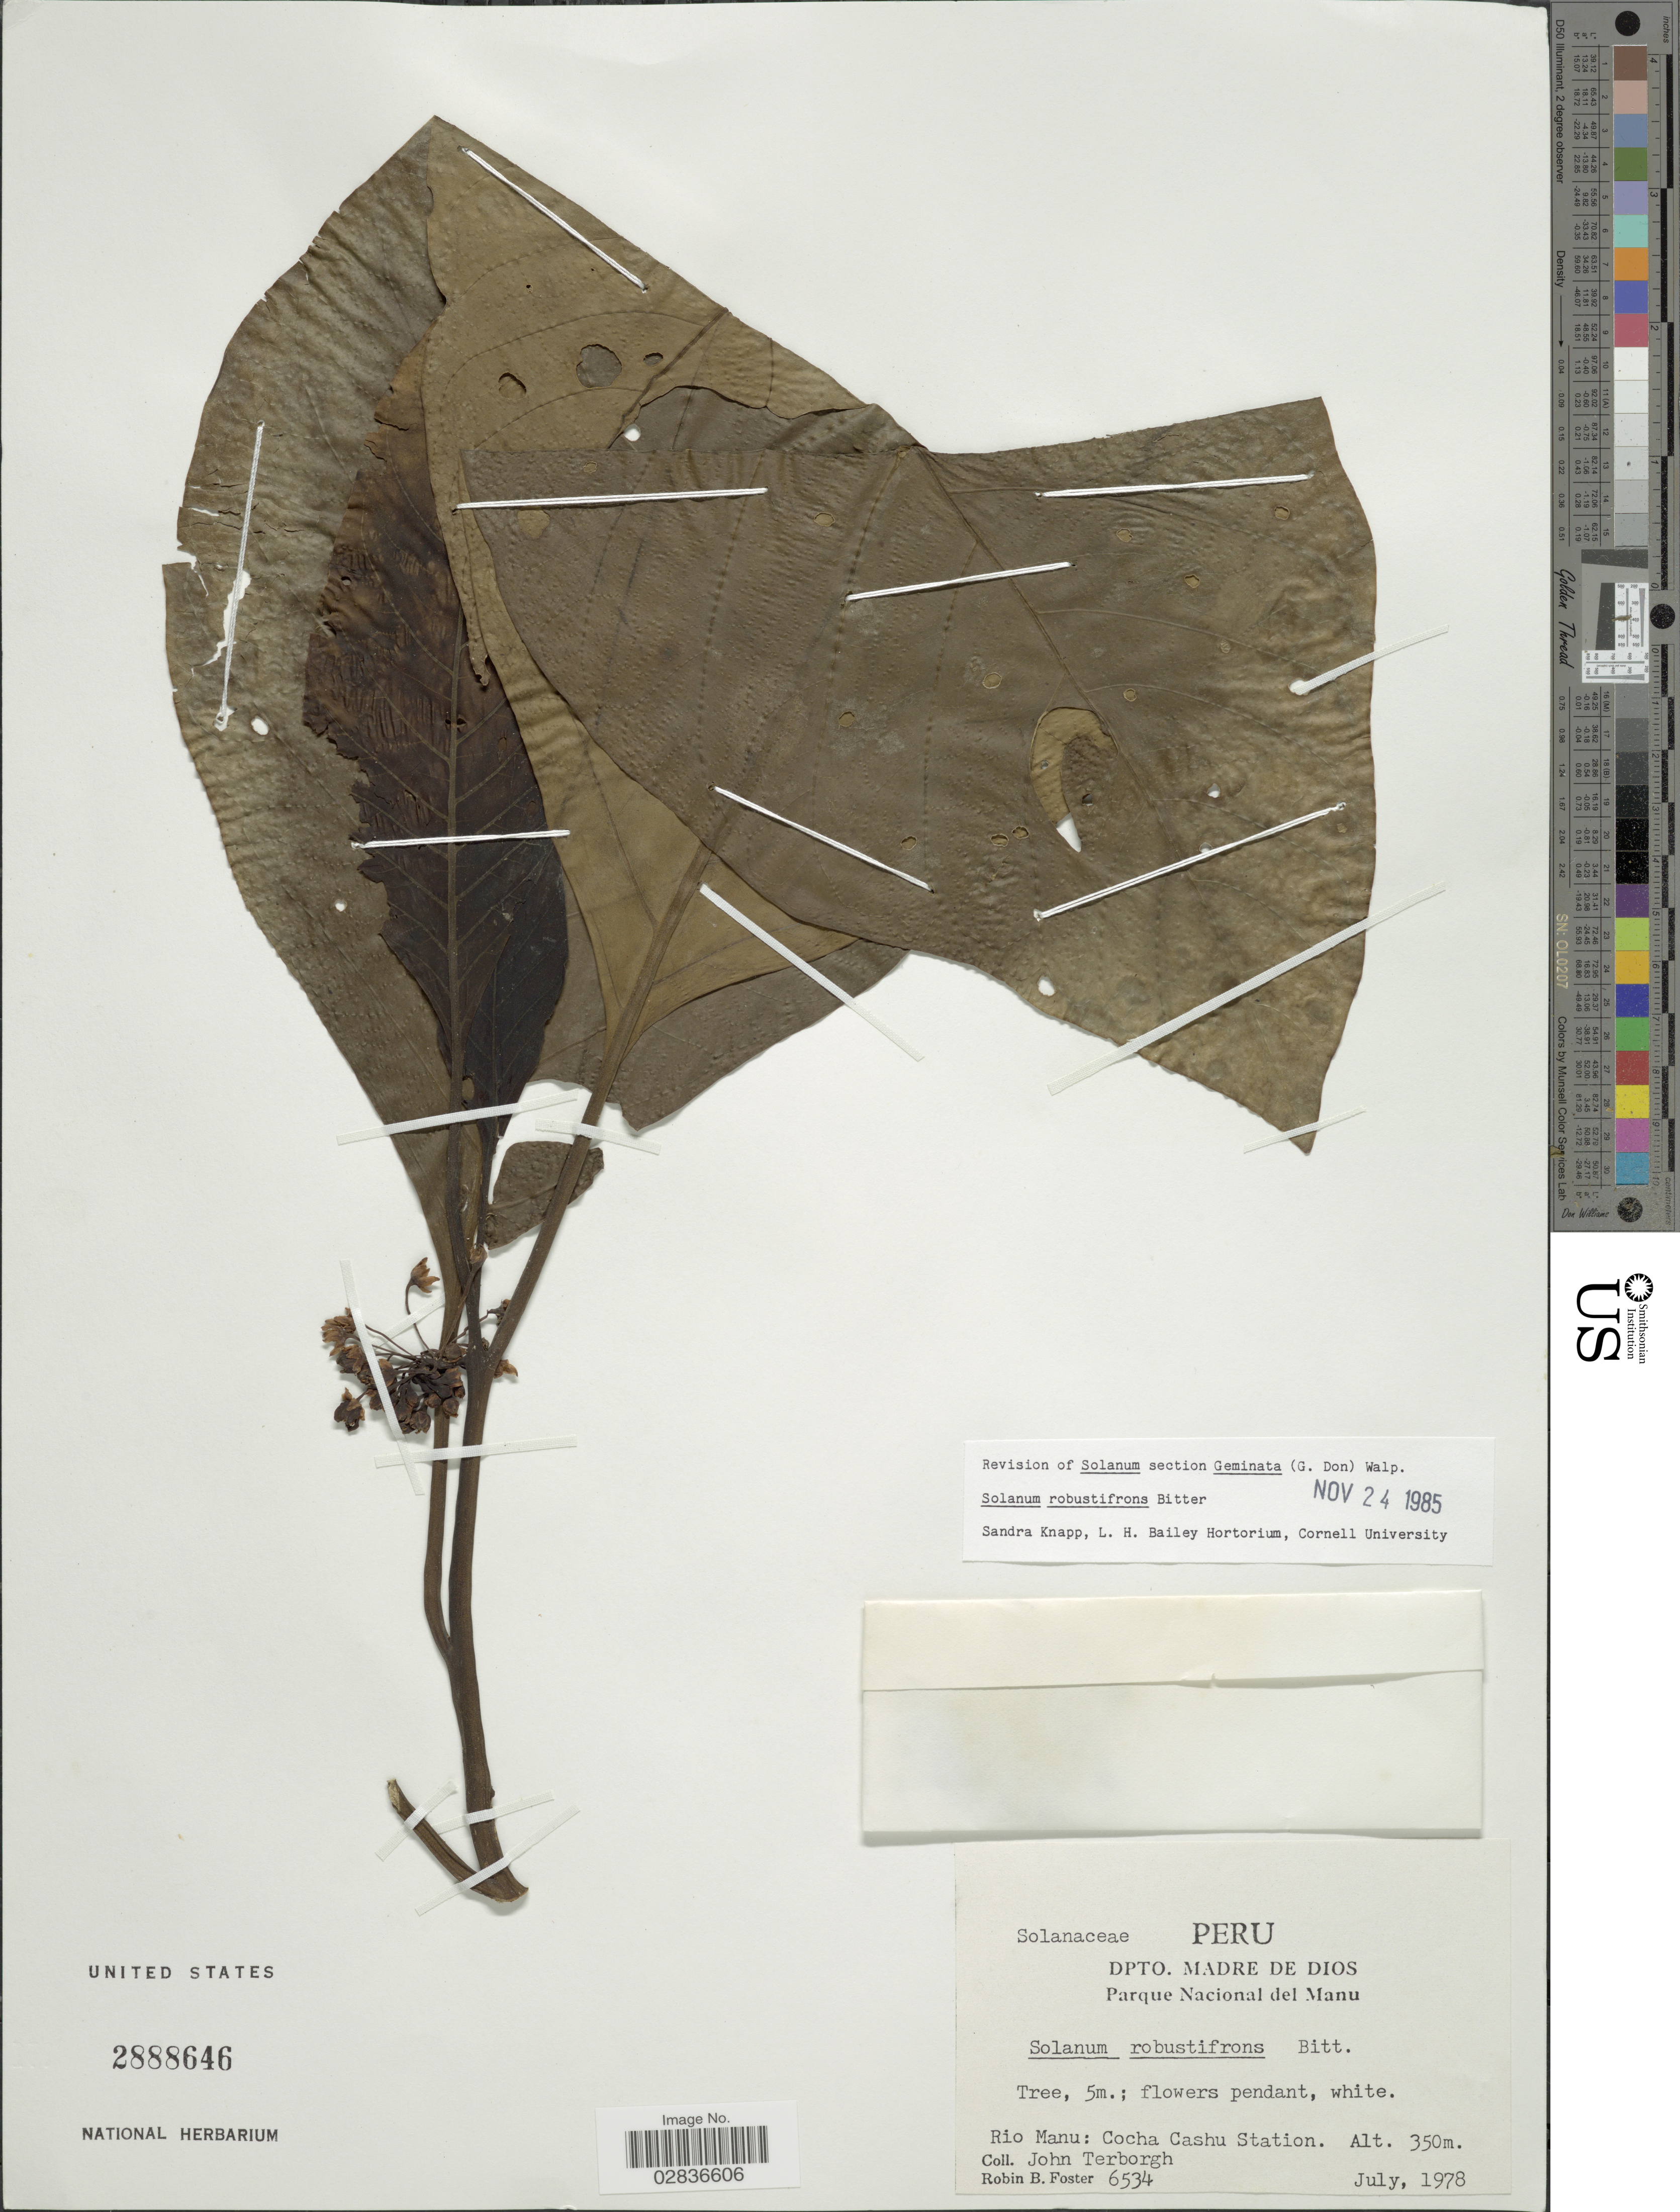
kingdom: Plantae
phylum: Tracheophyta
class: Magnoliopsida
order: Solanales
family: Solanaceae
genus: Solanum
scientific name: Solanum robustifrons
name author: Bitter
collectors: J. Terborgh & R. B. Foster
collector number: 6534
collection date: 1978-07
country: Peru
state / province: Madre de Dios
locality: Dpto. Madre de Dios. Parque Nacional de Manu. Rio Manu: Cocha Cashu Station.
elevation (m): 350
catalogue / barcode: US 2888646